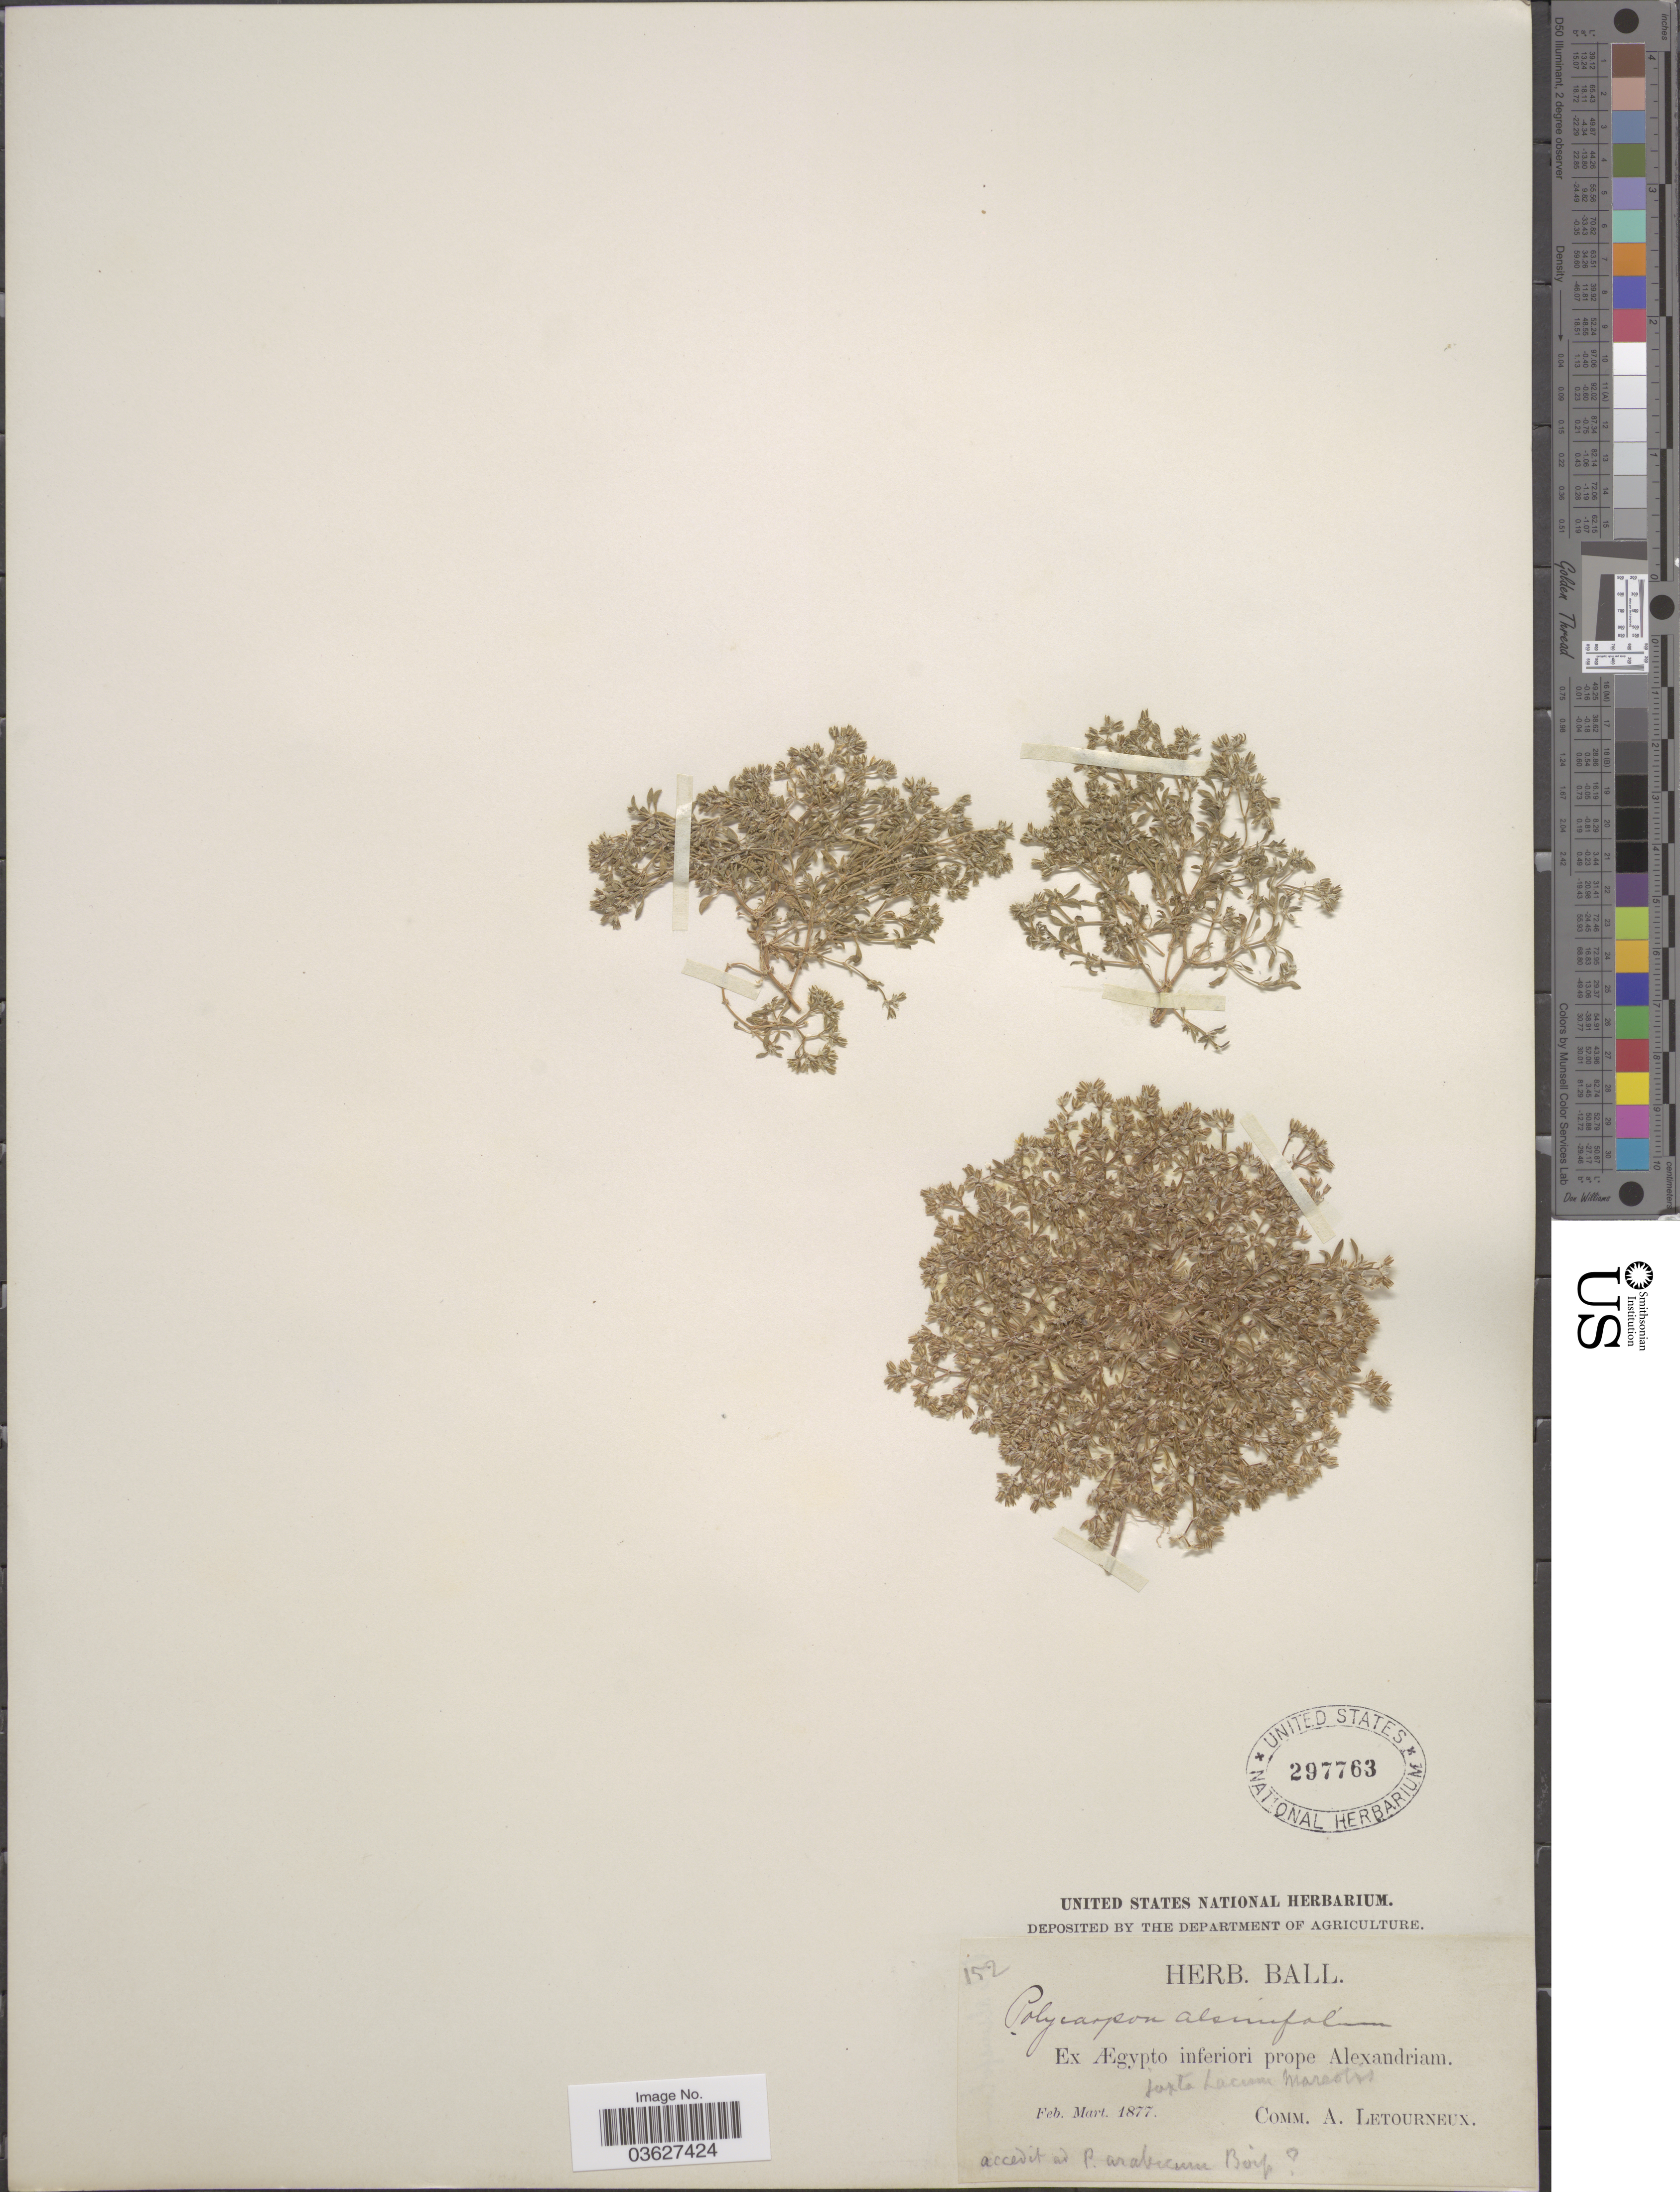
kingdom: Plantae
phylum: Tracheophyta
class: Magnoliopsida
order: Caryophyllales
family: Caryophyllaceae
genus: Polycarpon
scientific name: Polycarpon alsinifolium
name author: (Biv.) DC.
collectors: ex herb. Ball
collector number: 152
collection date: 1877-03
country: Egypt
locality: Ex Ægypto inferiori prope Alexandriam. Juxta Lacum Mareotis.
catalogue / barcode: US 297763